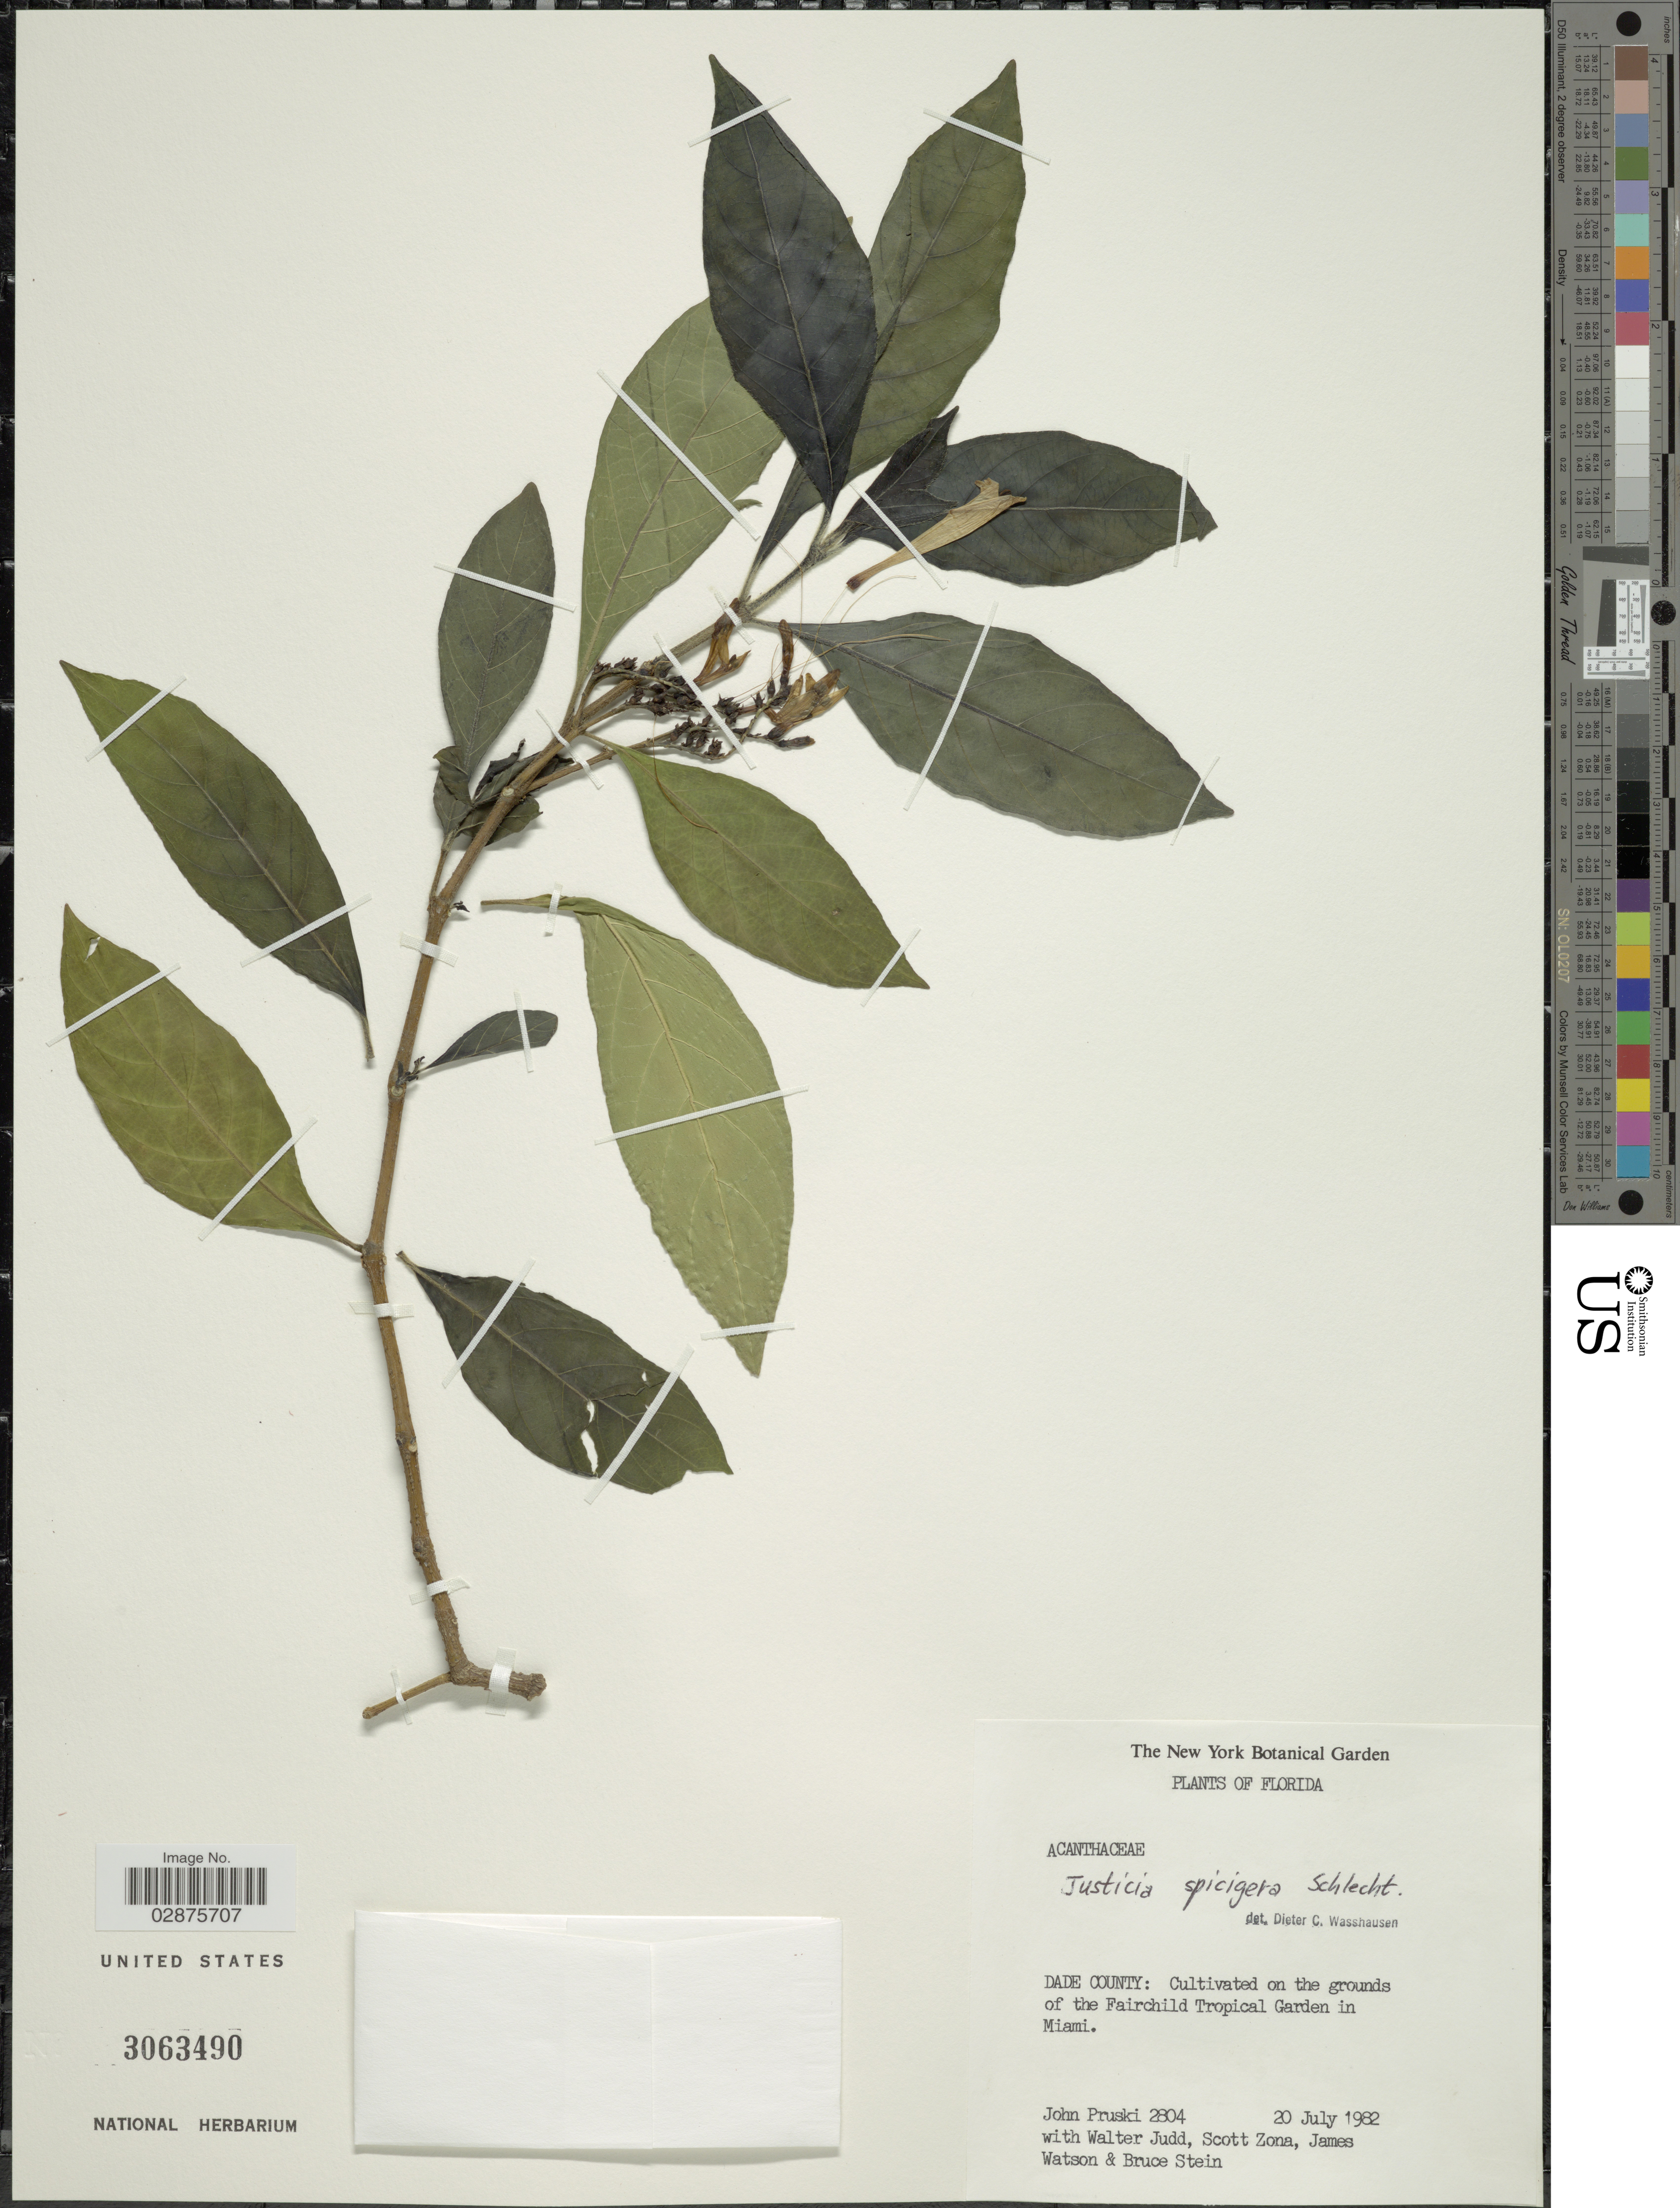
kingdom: Plantae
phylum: Tracheophyta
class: Magnoliopsida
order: Lamiales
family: Acanthaceae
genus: Justicia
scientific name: Justicia spicigera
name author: Schltdl.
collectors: J. F. Pruski, W. S. Judd, S. Zona, J. B. Watson & B. A. Stein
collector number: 2804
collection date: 1982-07-20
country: United States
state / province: Florida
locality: Dade County: Cultivated on the grounds of the Fairchild Tropical Garden in Miami.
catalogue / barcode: US 3063490